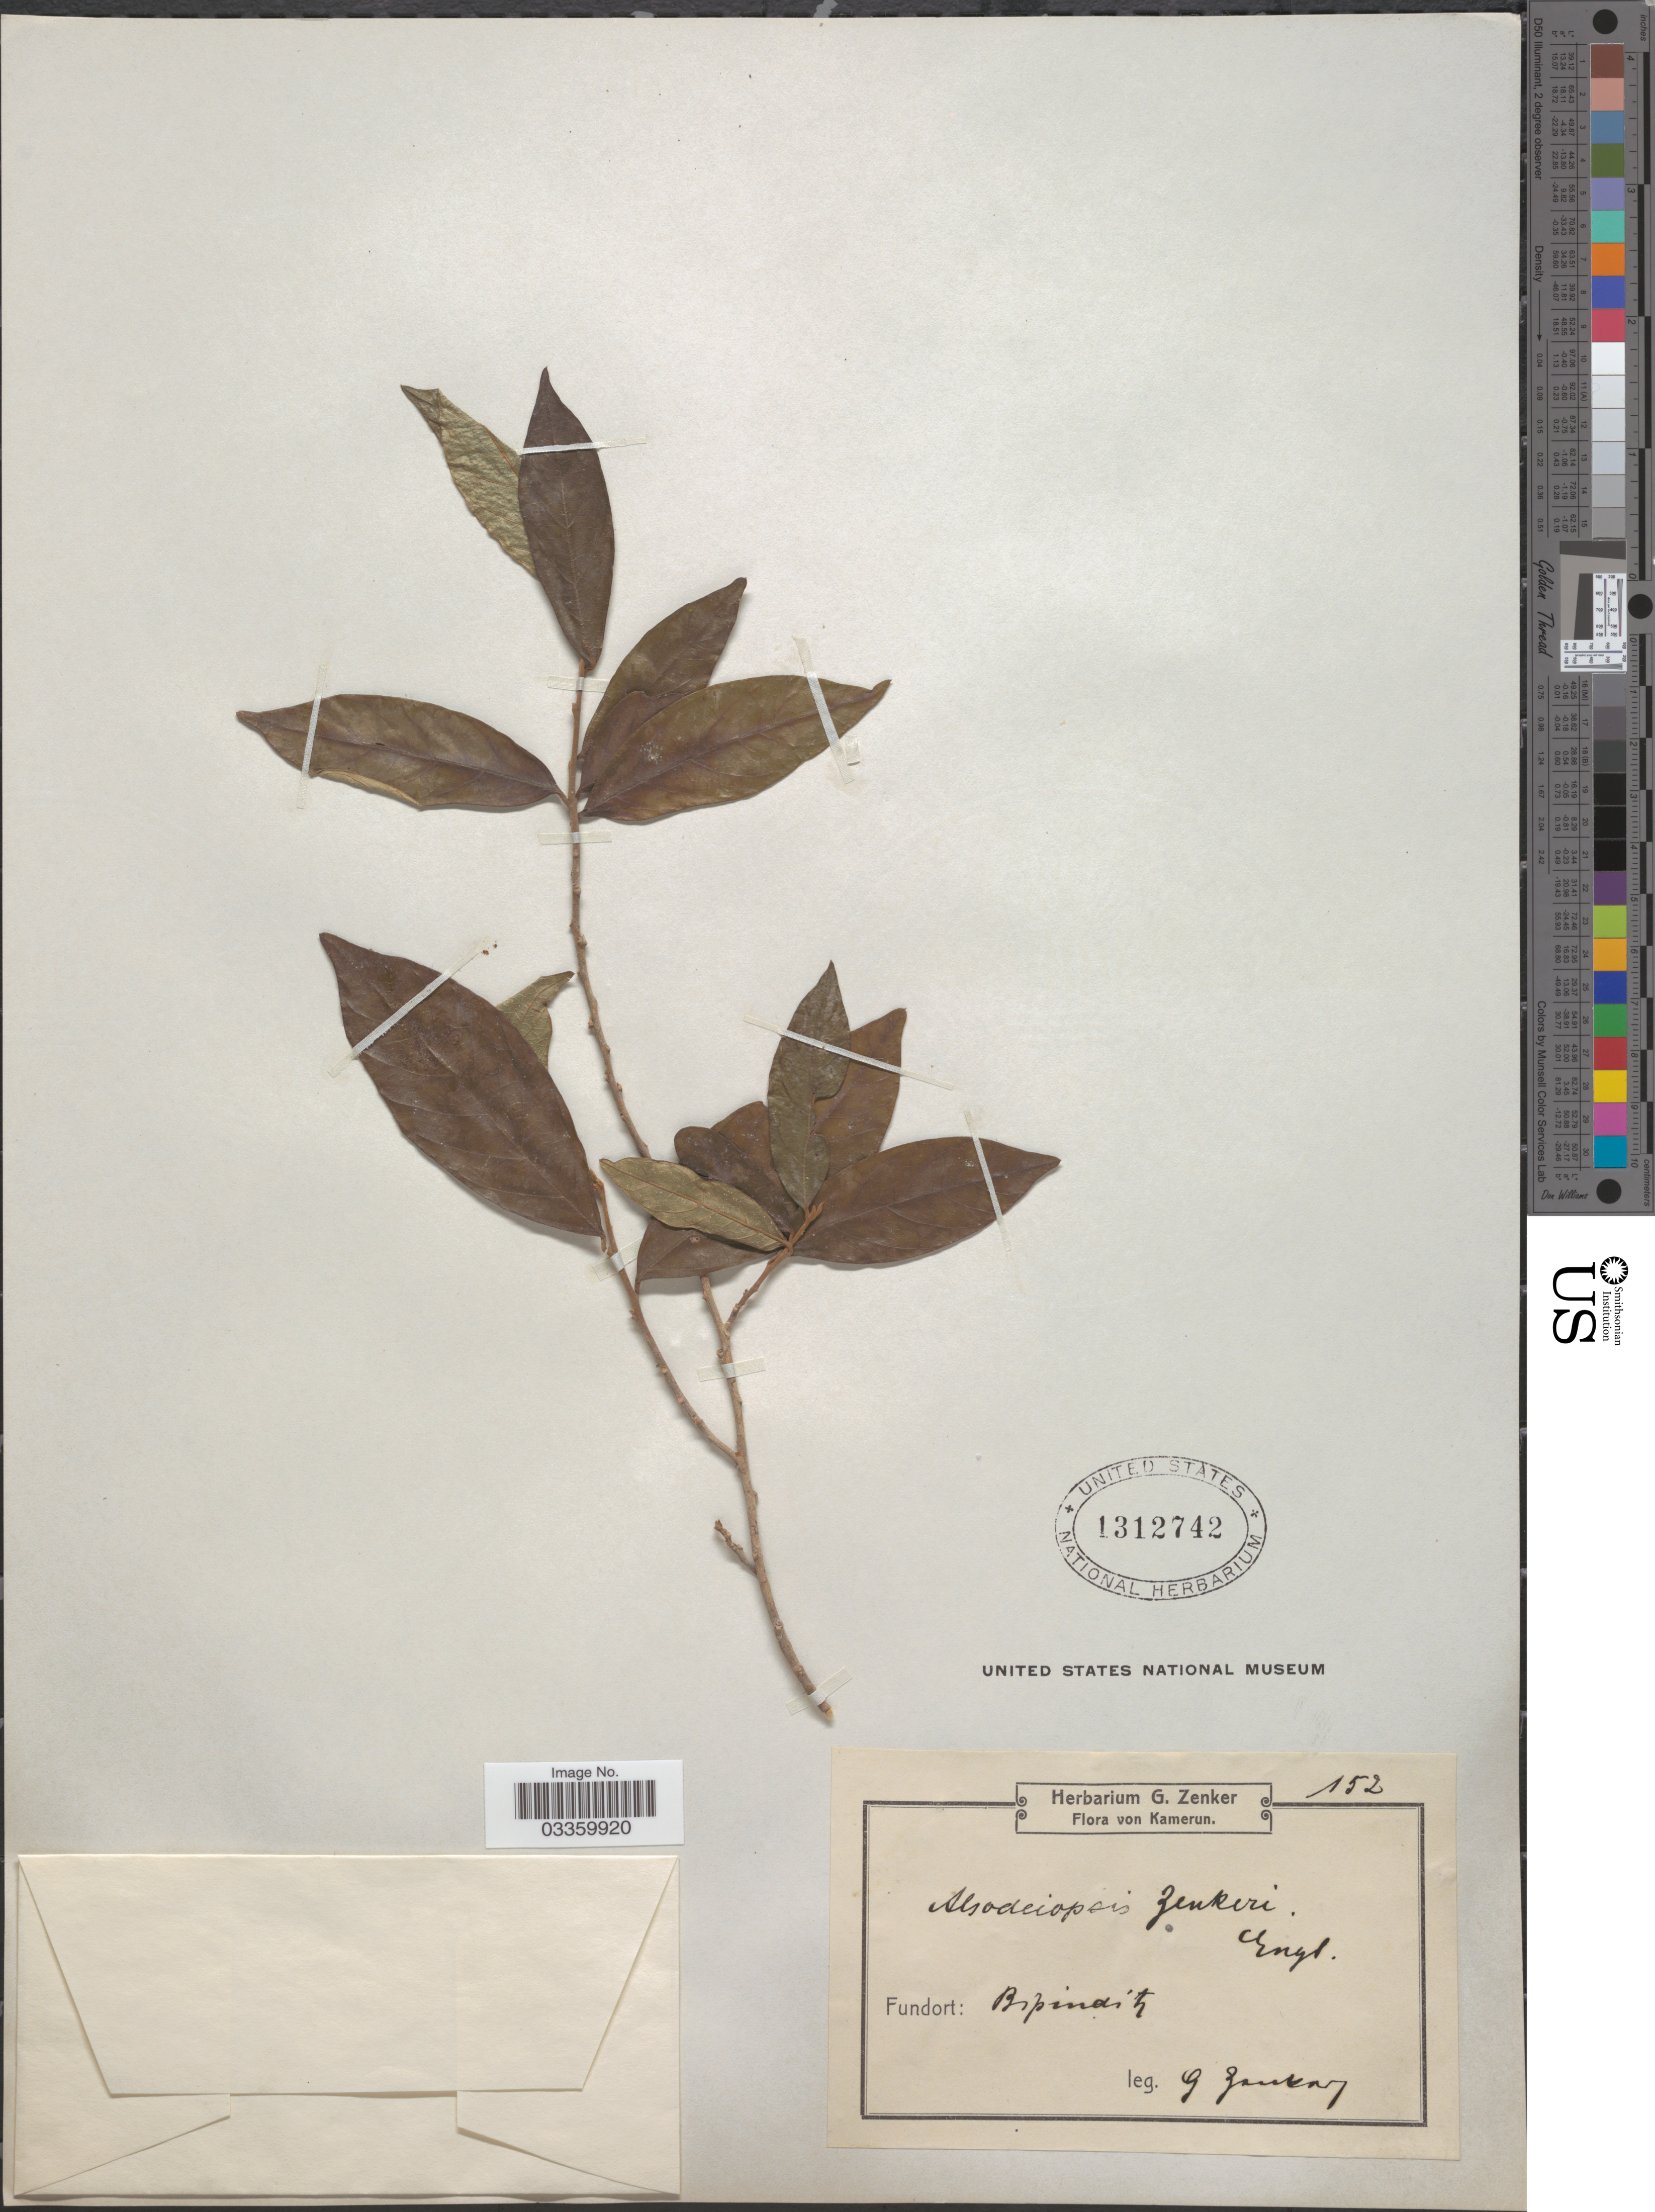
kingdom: Plantae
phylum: Tracheophyta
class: Magnoliopsida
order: Icacinales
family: Icacinaceae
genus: Alsodeiopsis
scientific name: Alsodeiopsis zenkeri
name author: Engl.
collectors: G. A. Zenker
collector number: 152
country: Cameroon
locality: Kamerun. Bipindi tz [interpreted].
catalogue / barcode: US 1312742